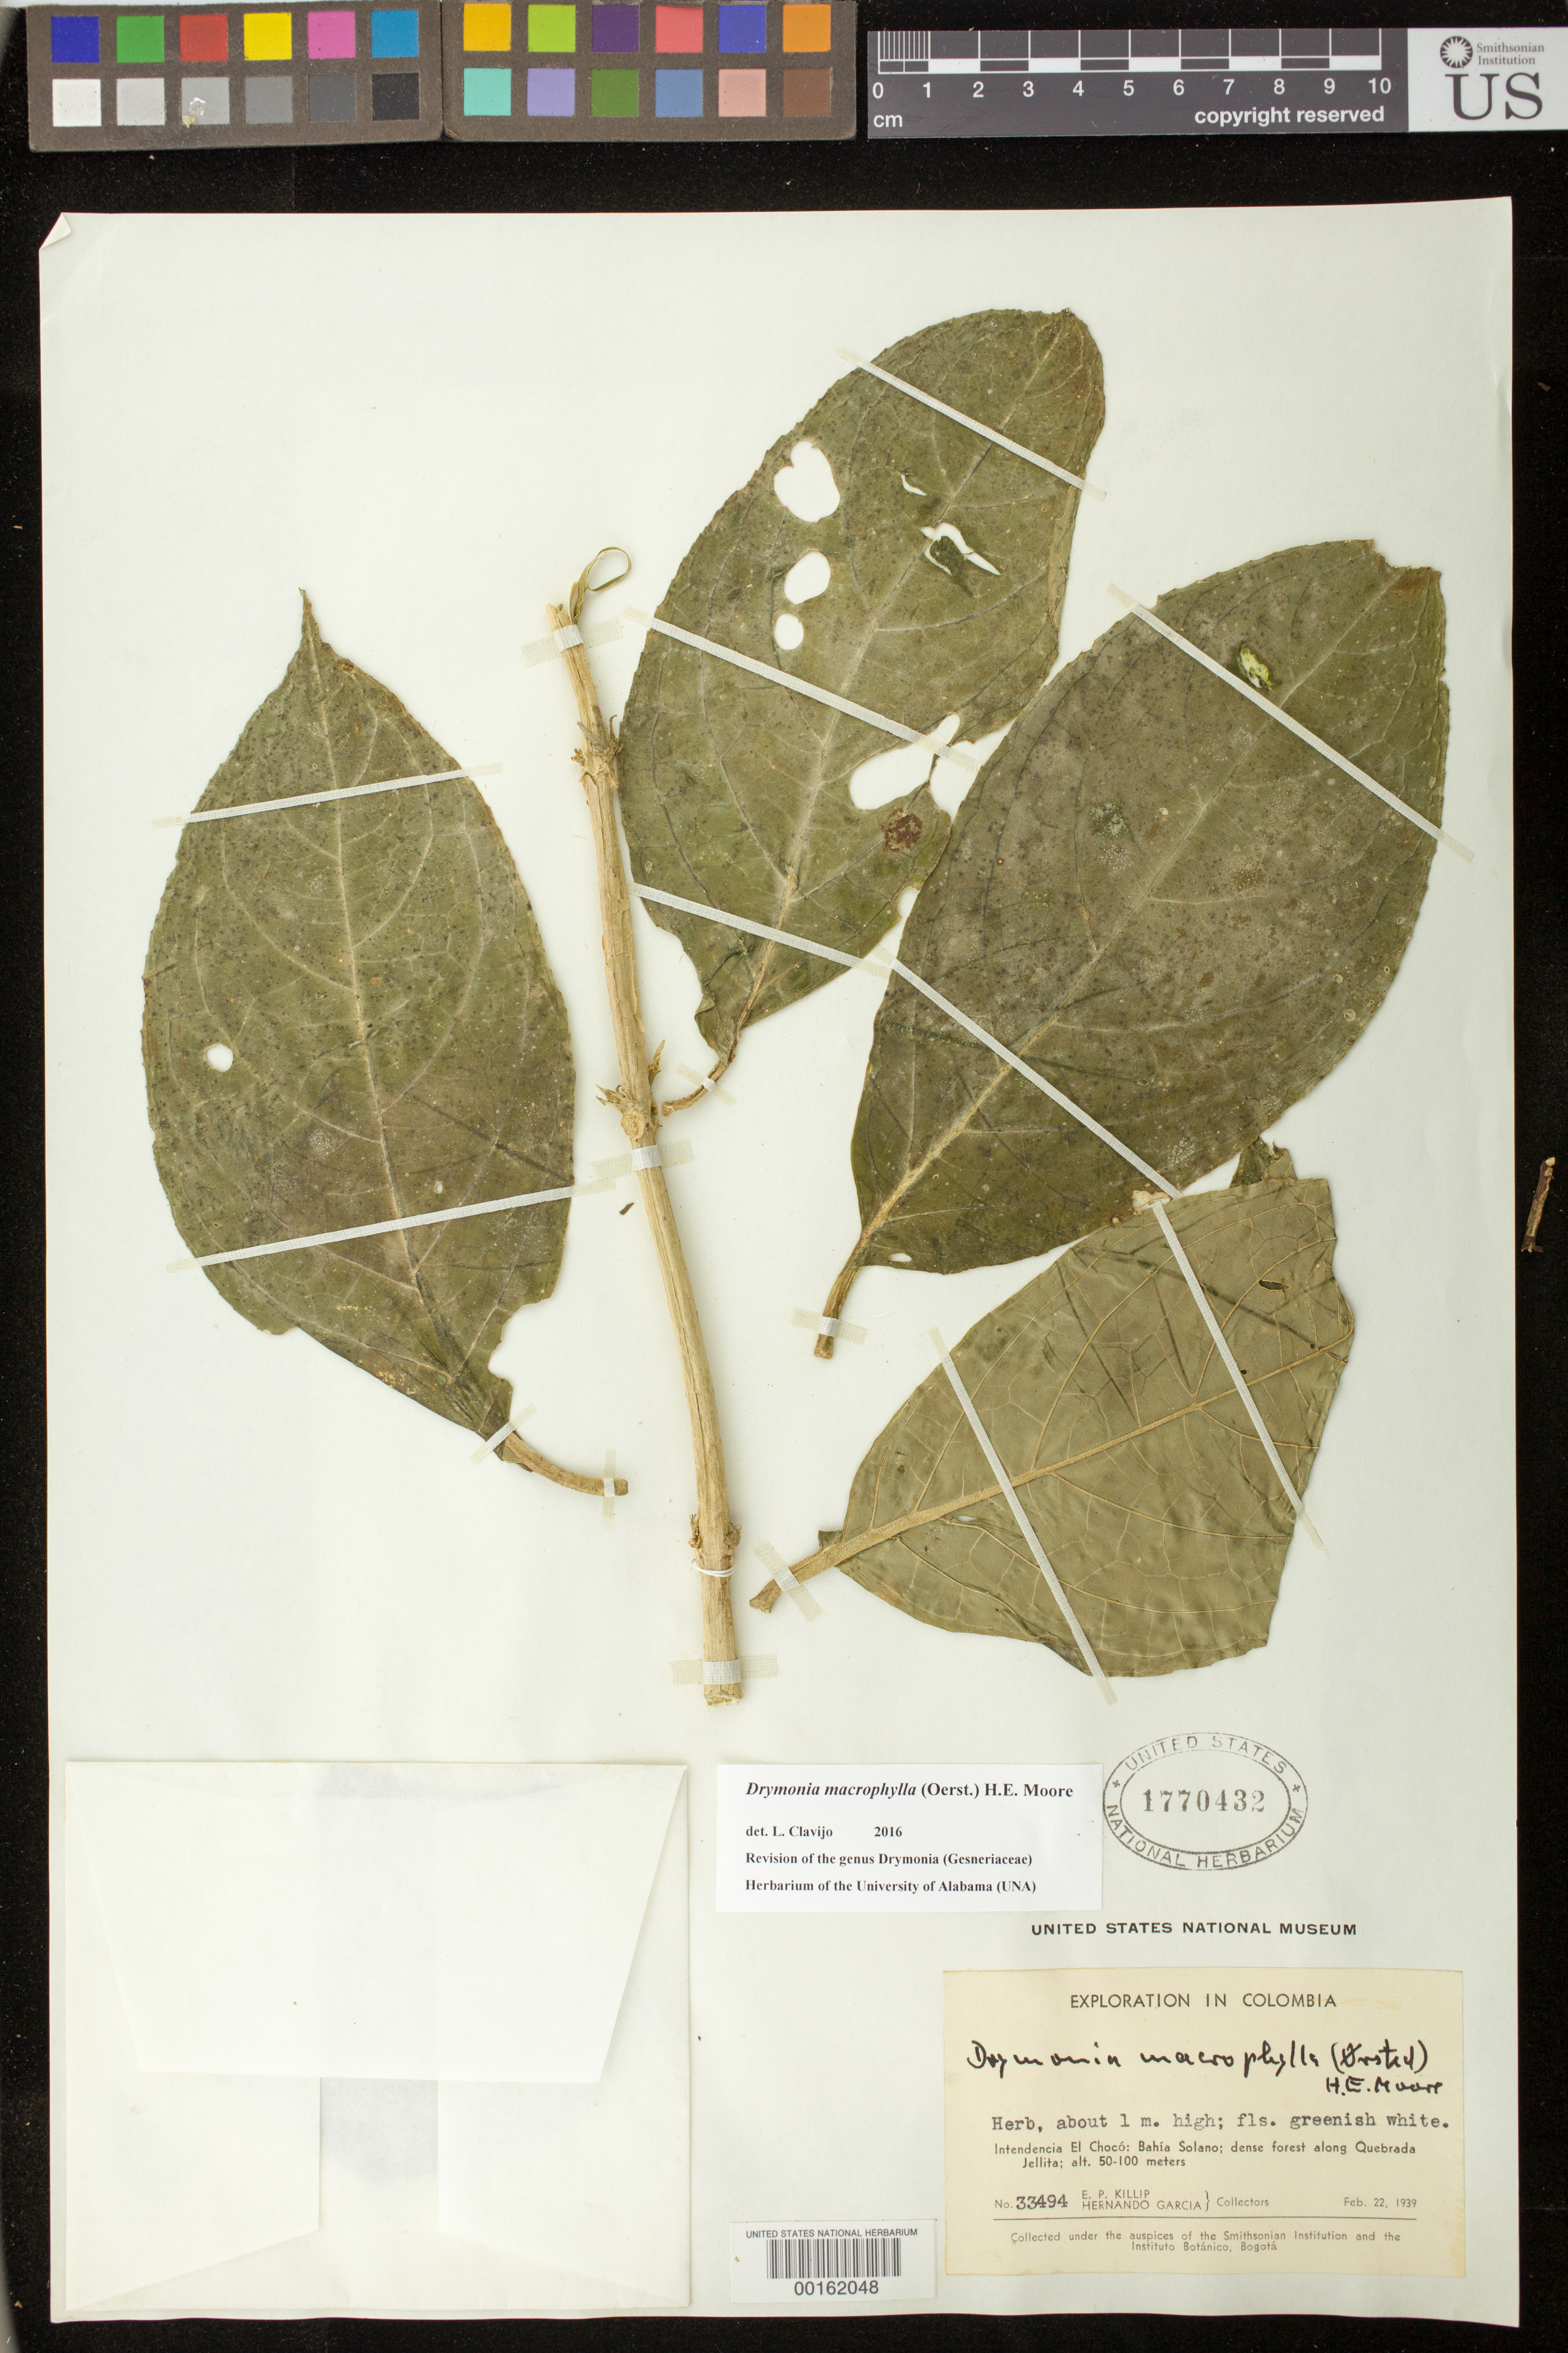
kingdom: Plantae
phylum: Tracheophyta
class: Magnoliopsida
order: Lamiales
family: Gesneriaceae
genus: Drymonia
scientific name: Drymonia macrophylla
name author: (Oerst.) H.E. Moore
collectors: E. P. Killip & H. Garcia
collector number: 33494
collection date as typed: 22 Feb 1939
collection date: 1939-02-22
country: Colombia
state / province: Chocó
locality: Bahia Solano, along Quebrada Jellita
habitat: Dense forest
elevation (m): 50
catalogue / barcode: US 1770432